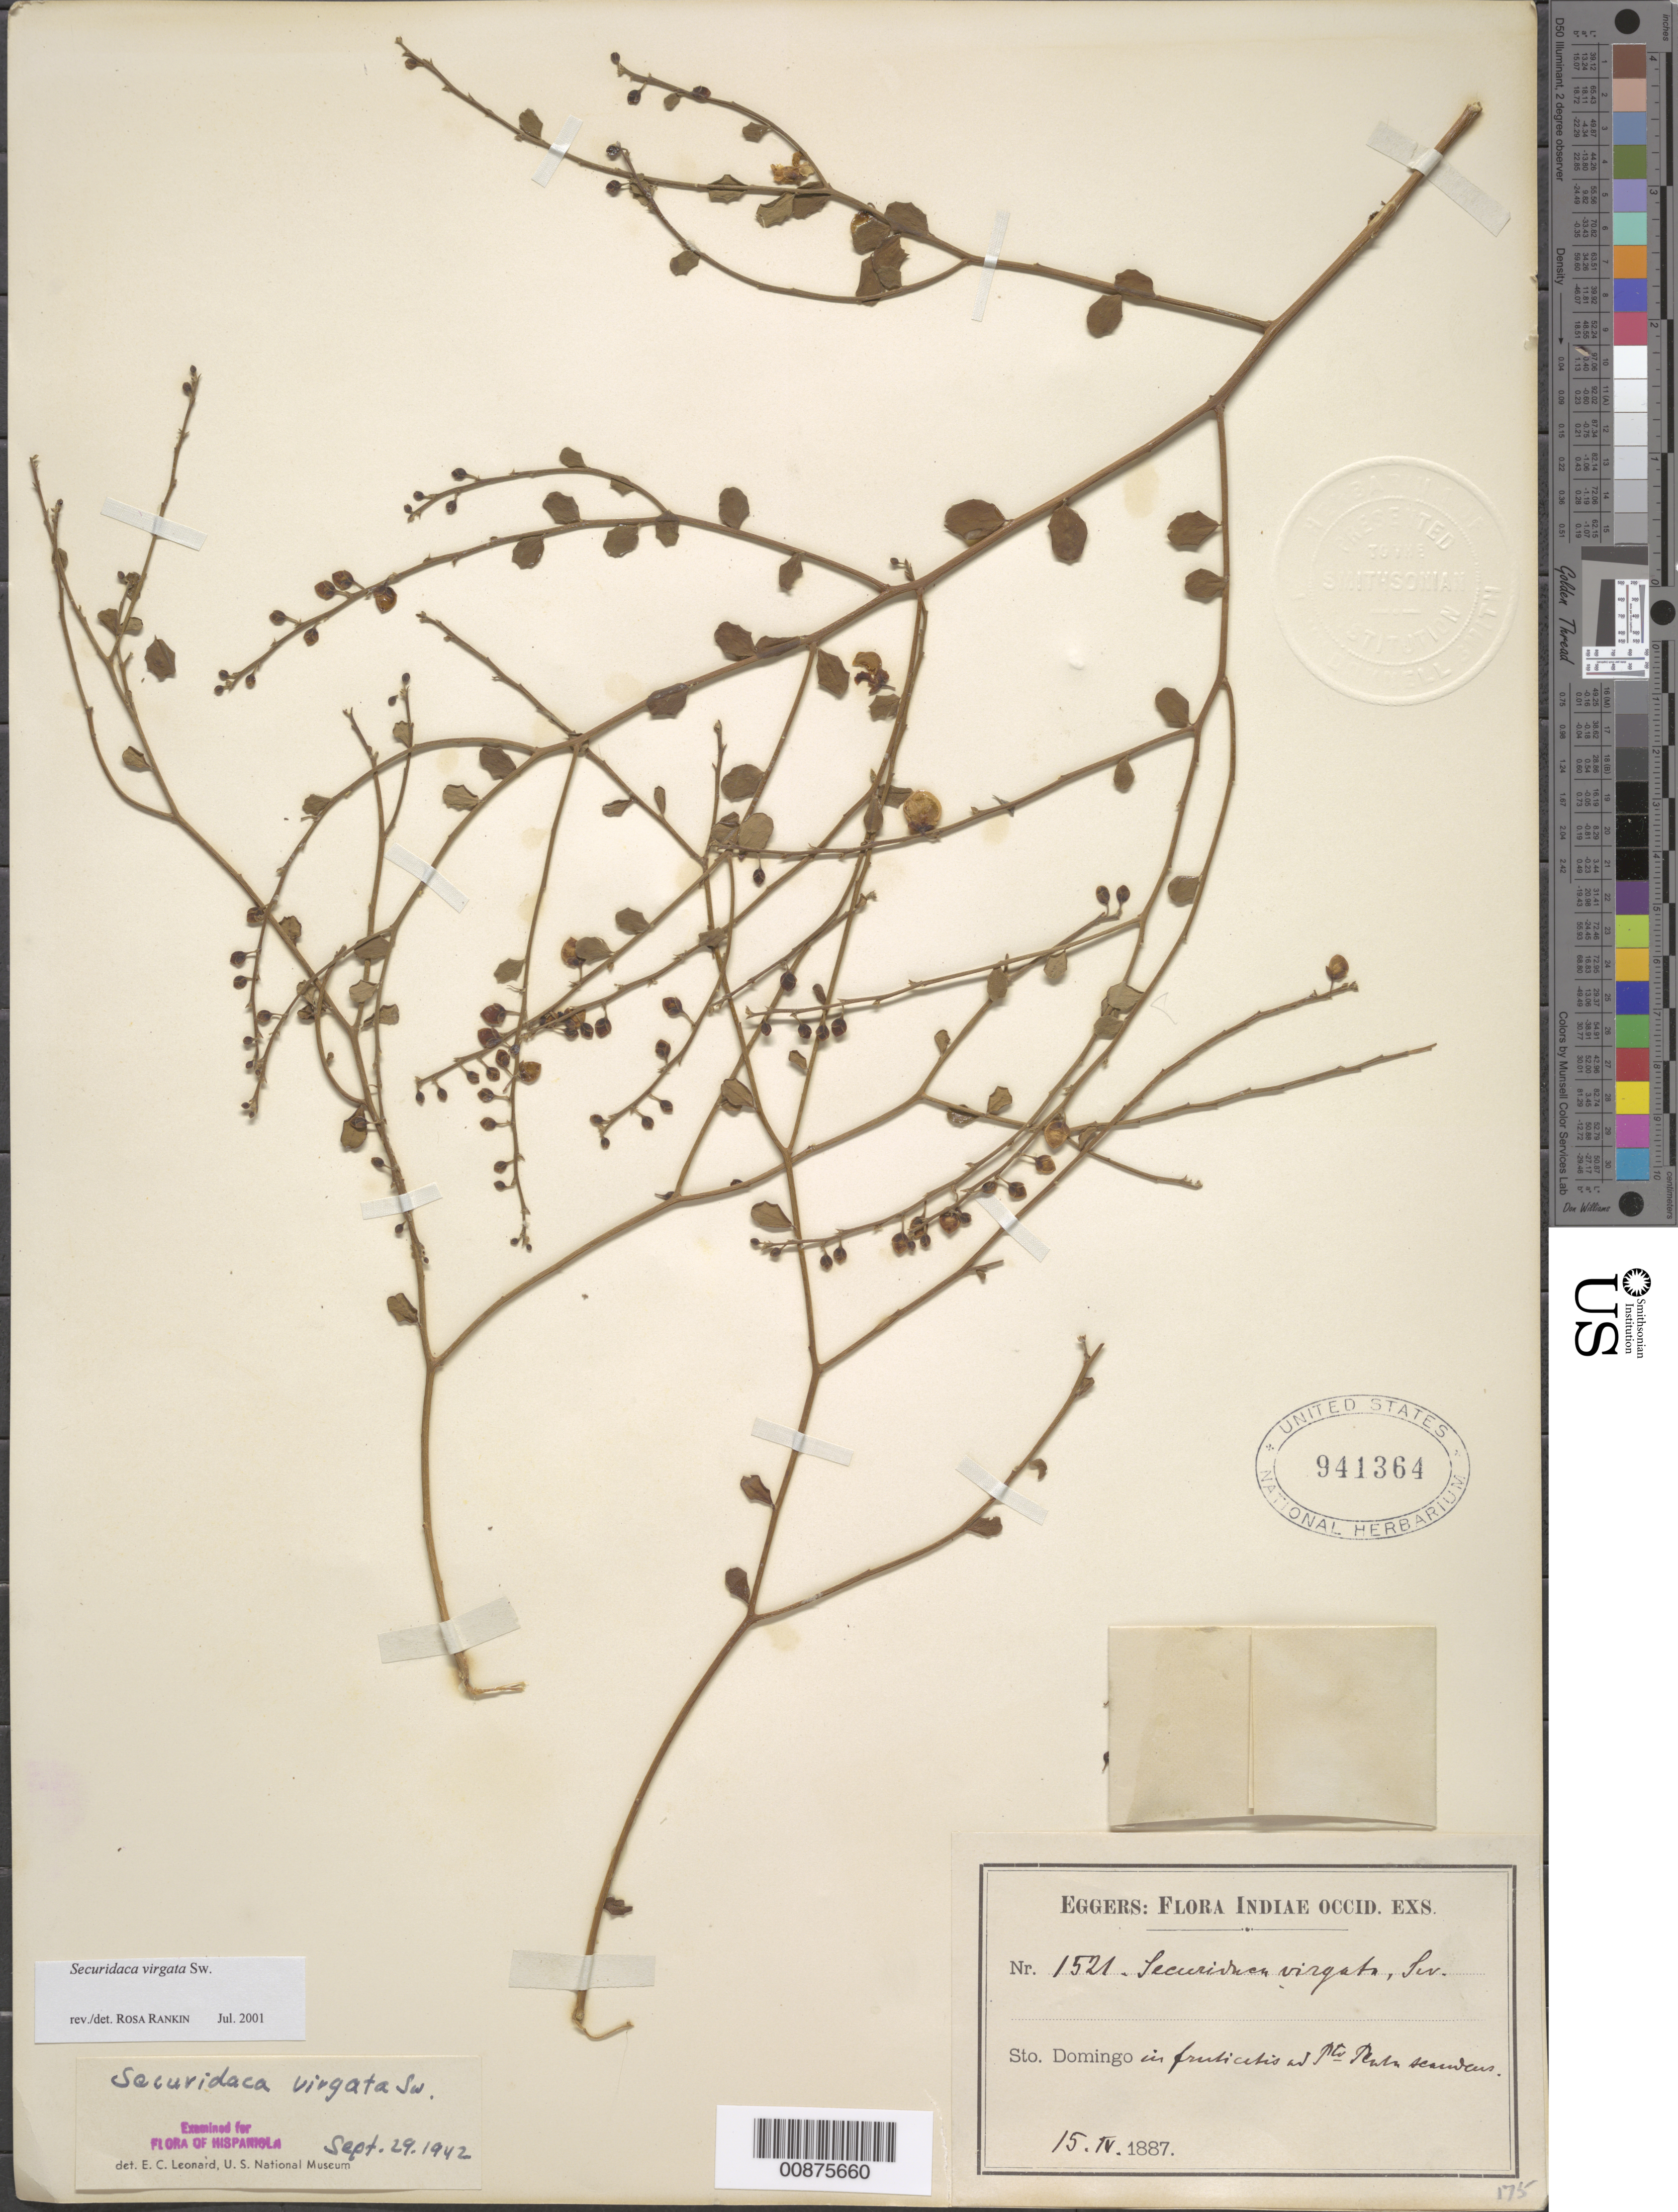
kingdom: Plantae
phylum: Tracheophyta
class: Magnoliopsida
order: Fabales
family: Polygalaceae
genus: Securidaca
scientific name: Securidaca virgata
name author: Sw.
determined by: Rankin Rodriguez, Rosa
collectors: H. F. A. von Eggers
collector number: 1521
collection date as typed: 15 Apr 1887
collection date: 1887-04-15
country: Dominican Republic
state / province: Puerto Plata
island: Hispaniola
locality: Puerto Plata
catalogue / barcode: US 941364